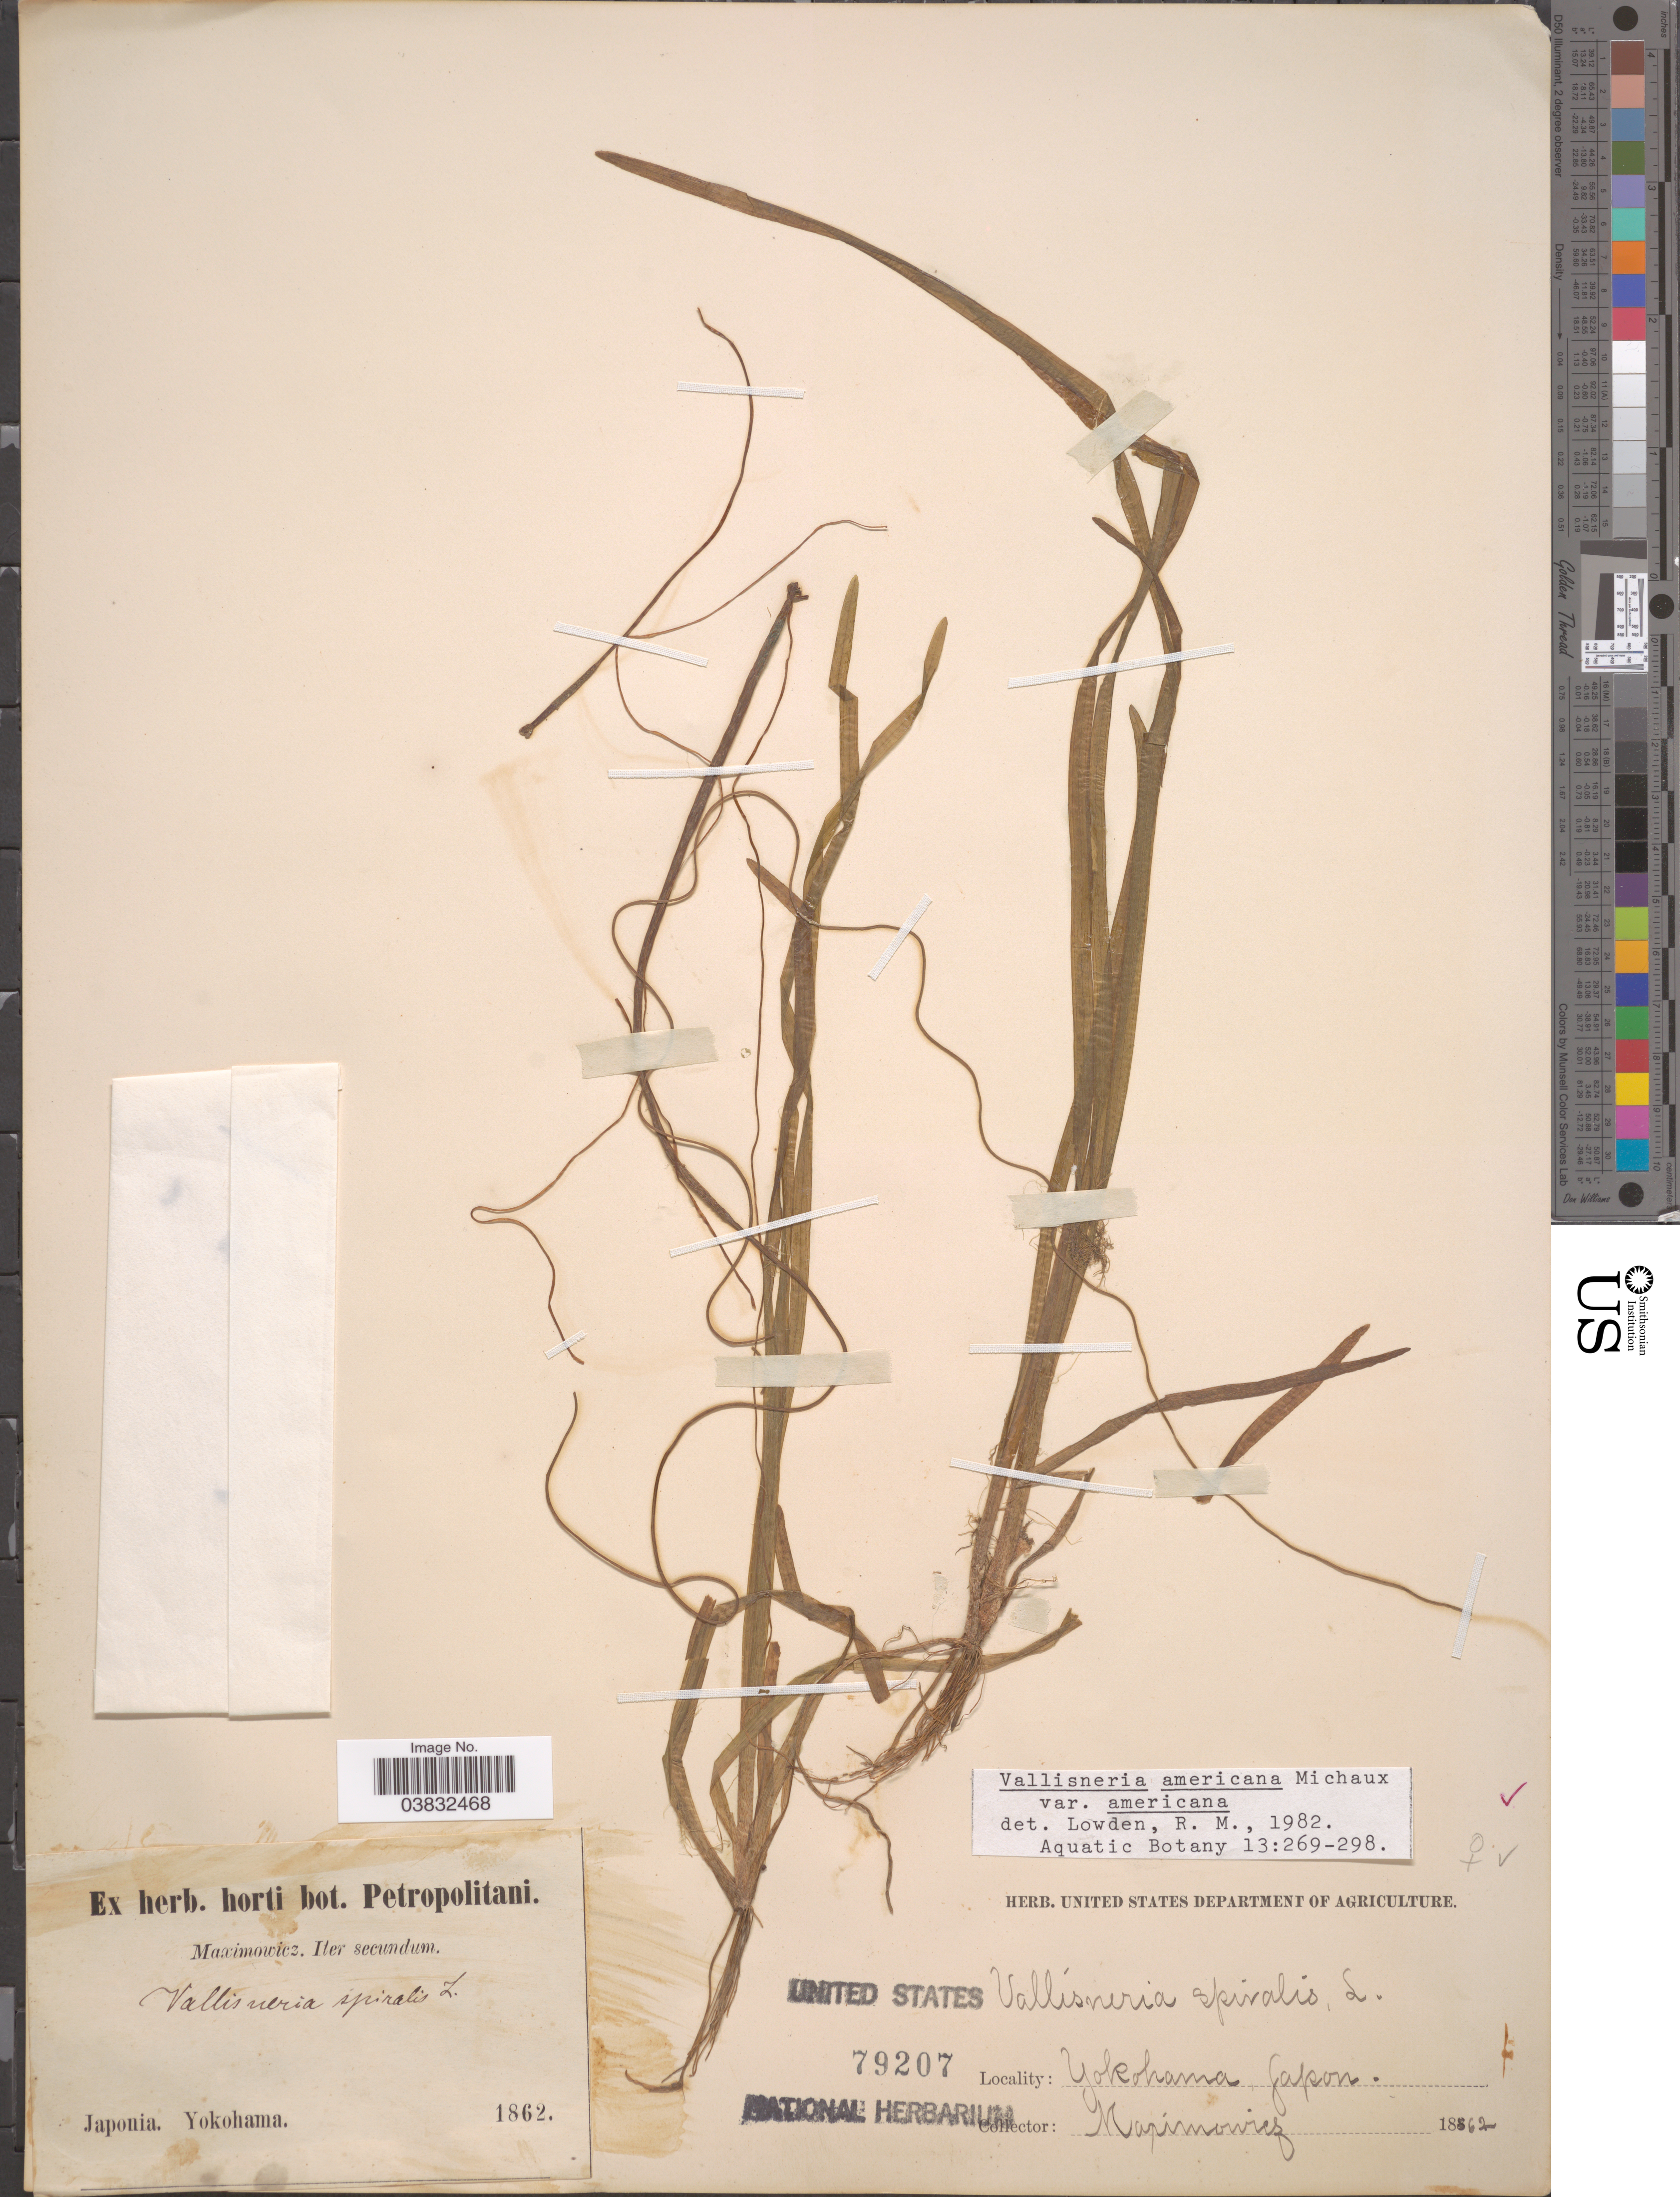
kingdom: Plantae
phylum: Tracheophyta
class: Liliopsida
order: Alismatales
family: Hydrocharitaceae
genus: Vallisneria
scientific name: Vallisneria americana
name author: Michx.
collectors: Maximowicz, --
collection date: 1862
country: Japan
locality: Yokohama.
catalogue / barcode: US 79207